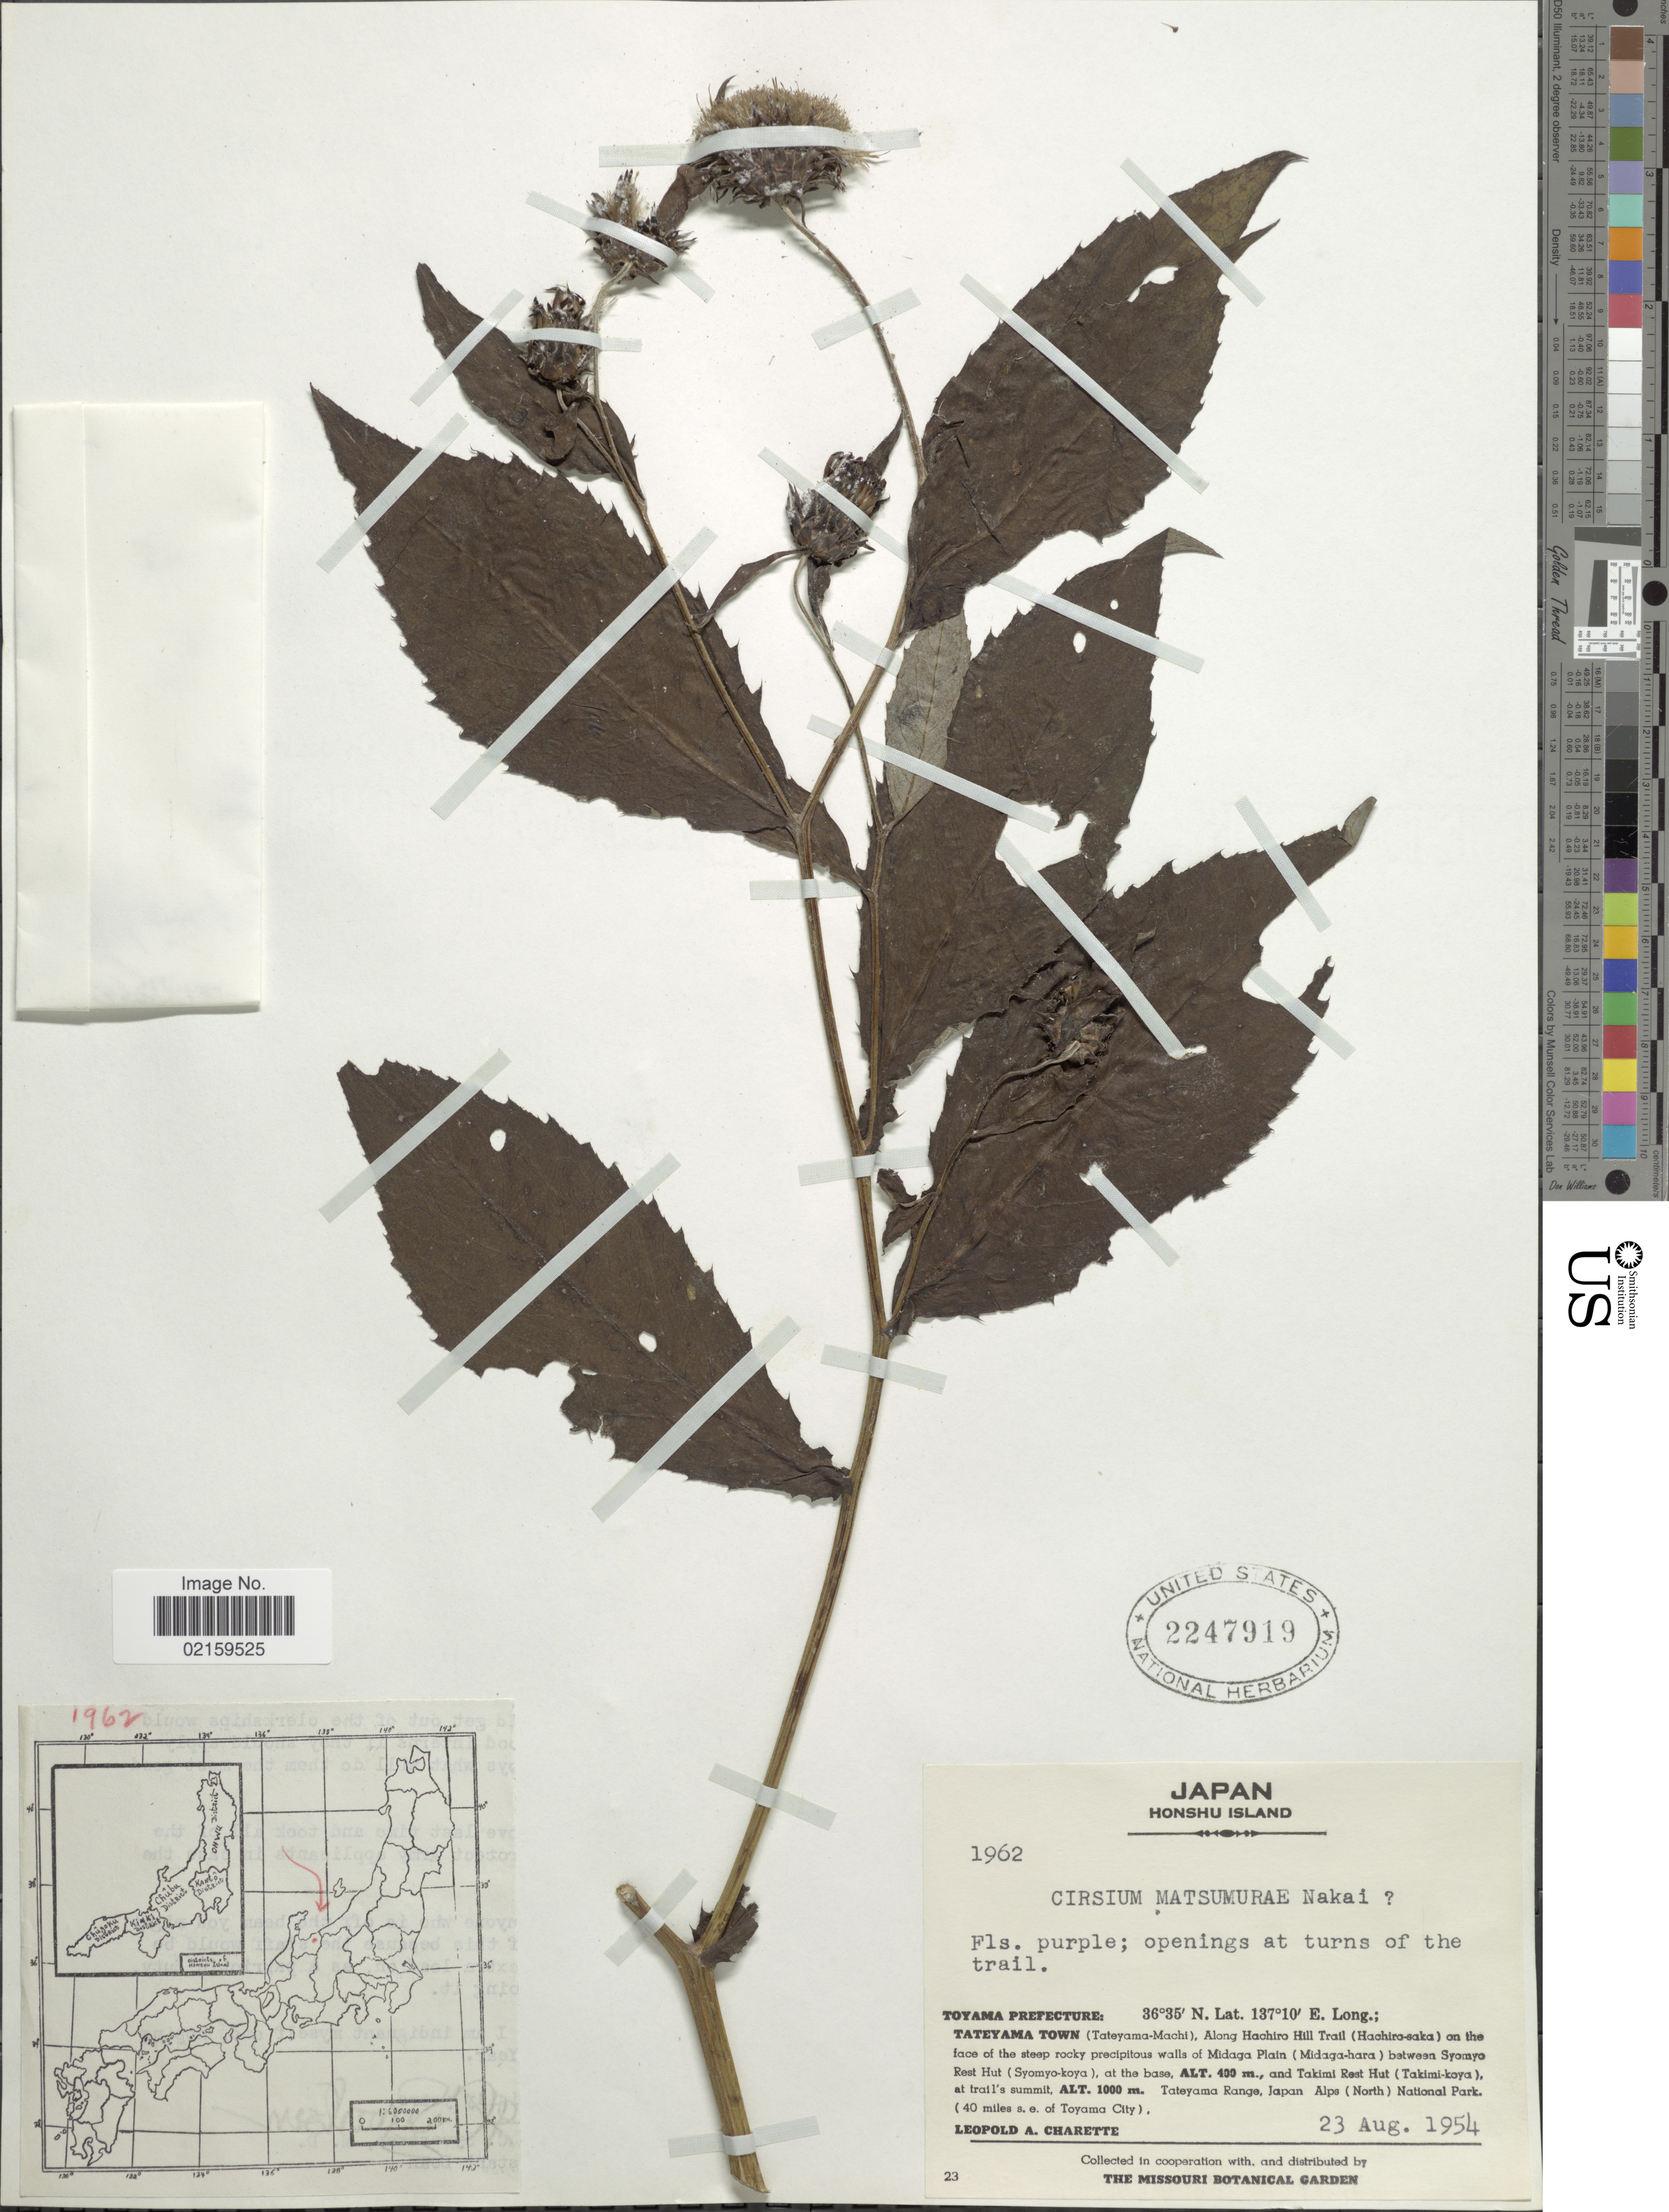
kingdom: Plantae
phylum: Tracheophyta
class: Magnoliopsida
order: Asterales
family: Asteraceae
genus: Cirsium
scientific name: Cirsium matsumurae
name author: Nakai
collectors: L. A. Charette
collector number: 1962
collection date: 1954-08-23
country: Japan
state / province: Toyama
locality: Honshu Island. Toyama Prefecture. Teteyama Town (Tateyama-Machi), Along Hachiro Hill Trail (Hachiro-saka) on the face of the steep rocky precipitous walls of Midaga Plain (Midaga-hara) between Syomyo Rest Hut (Syomyo-koya), at the base and Takimi Rest Hut (Takimi-koya), at trail's summit. Toteyama Range, Japan (north) National Park. (40 miles s.e. of Toyama City)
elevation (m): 400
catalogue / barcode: US 2247919